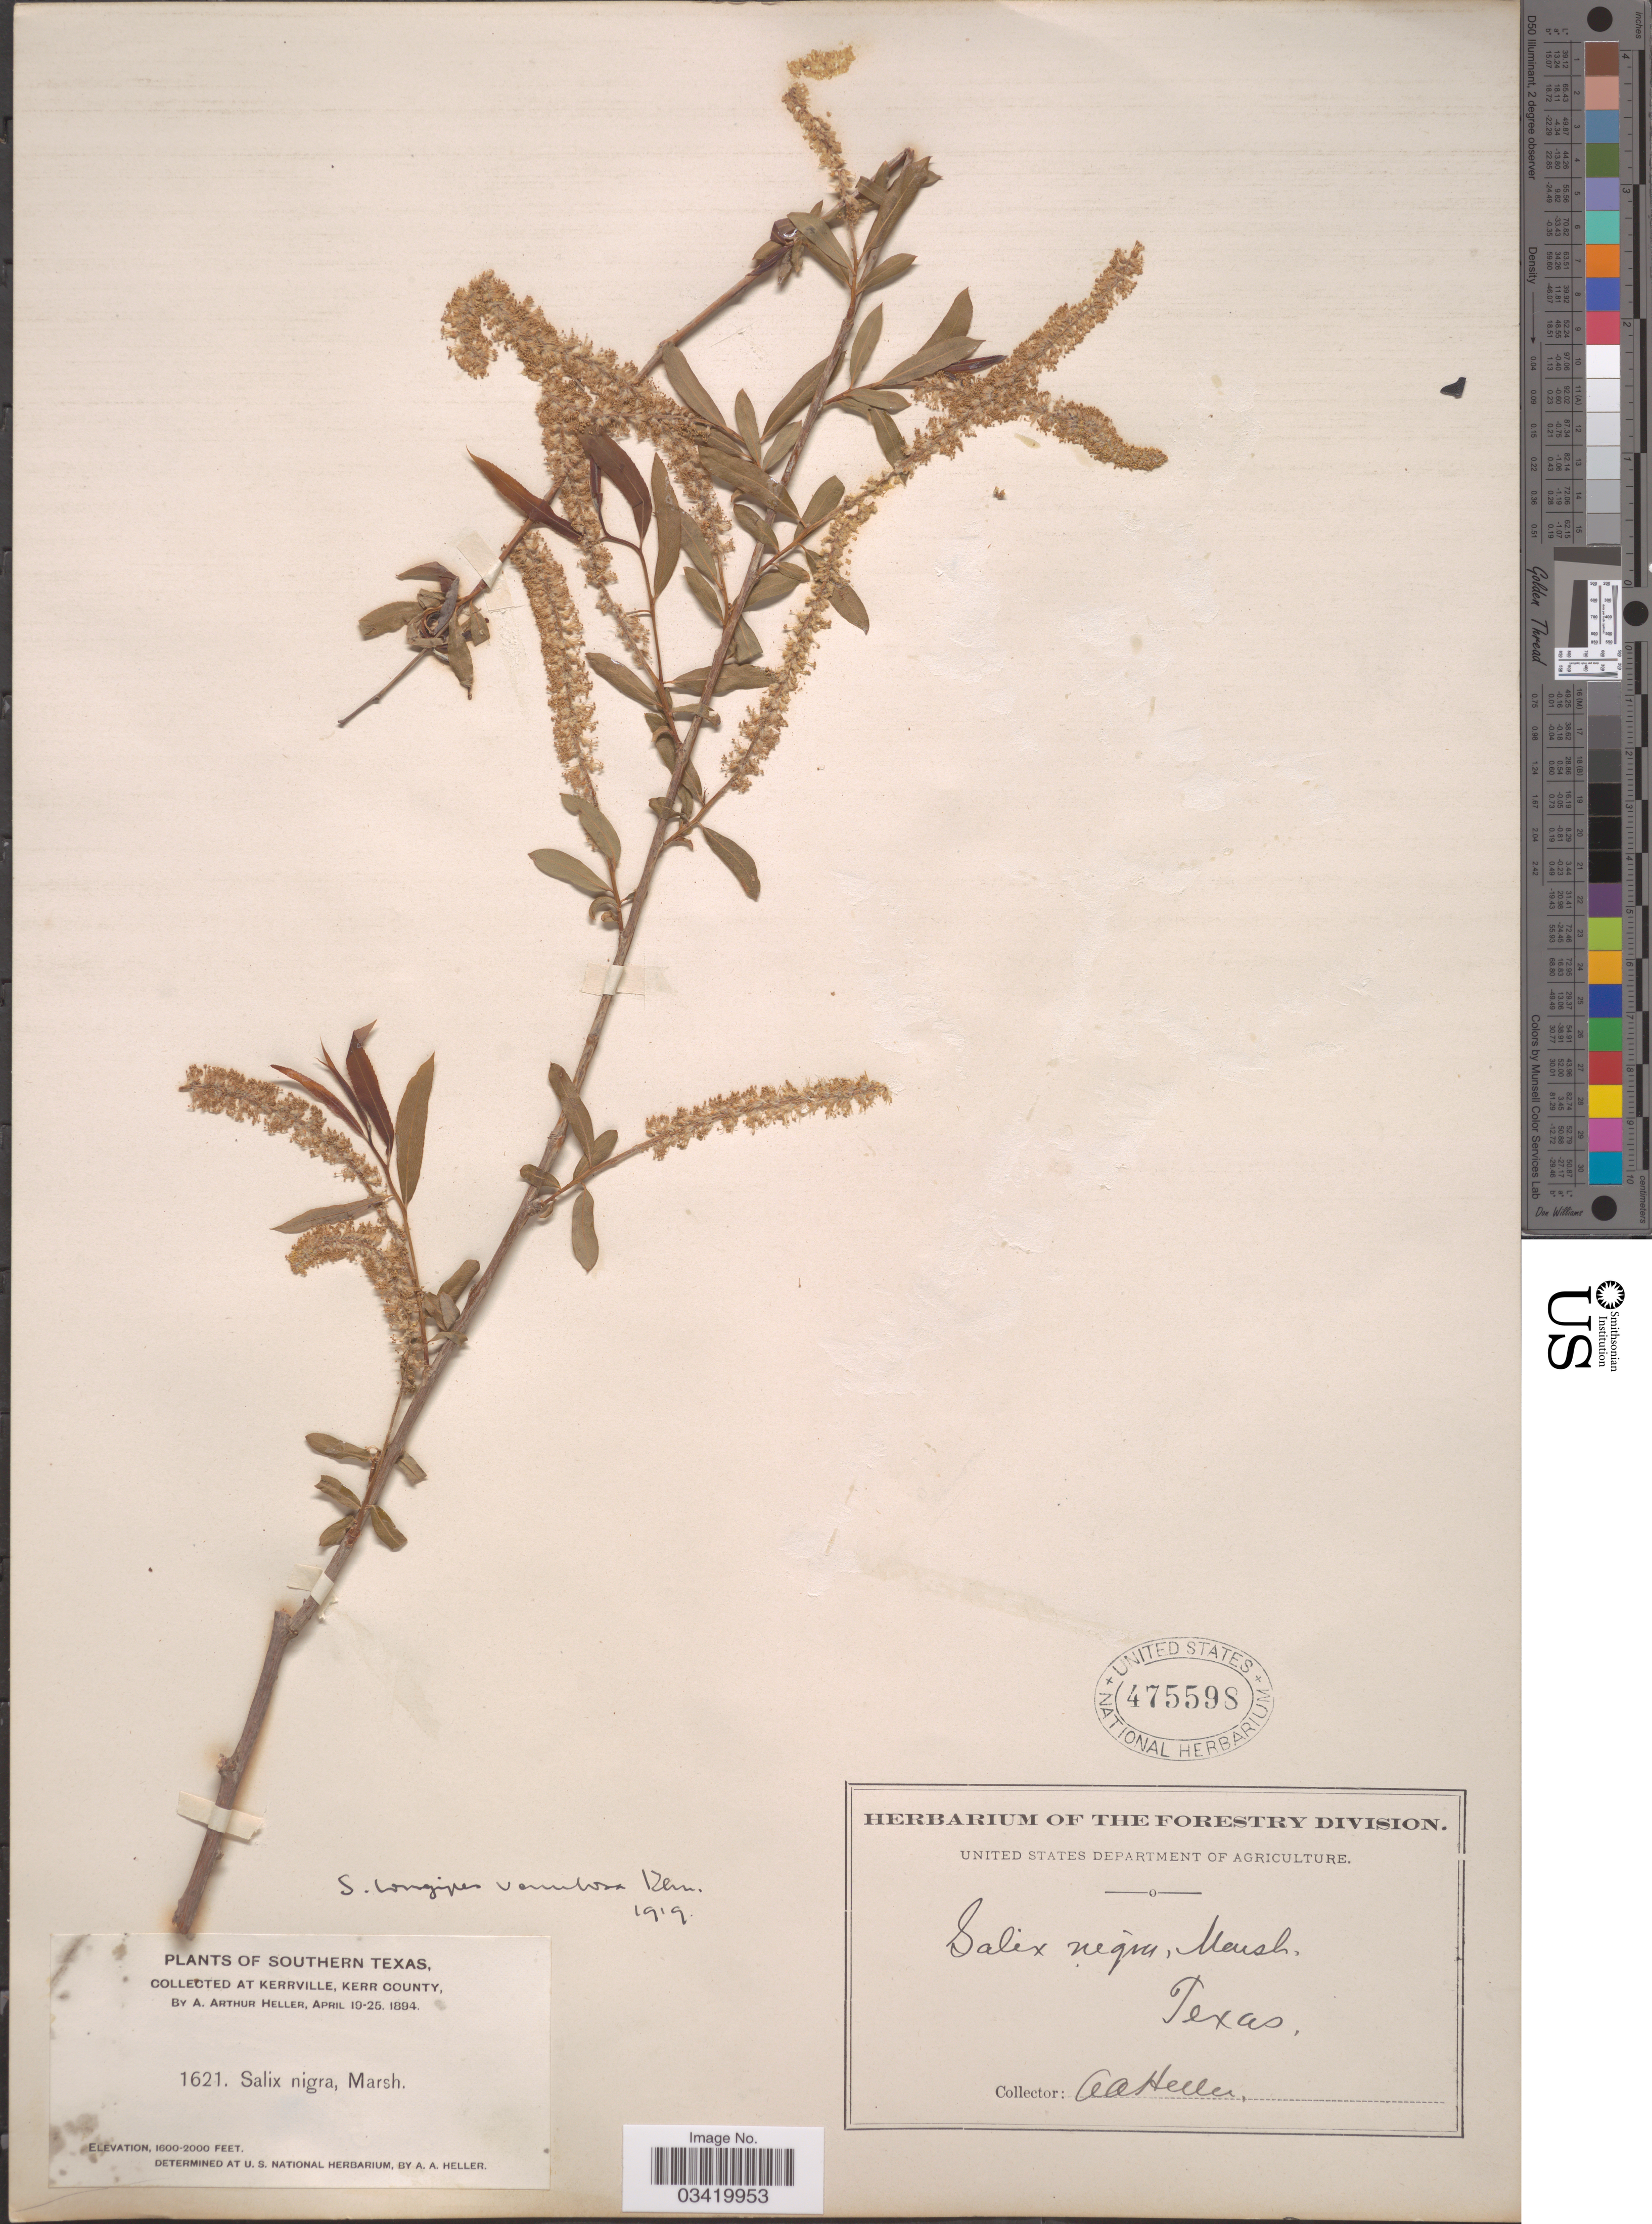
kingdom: Plantae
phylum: Tracheophyta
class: Magnoliopsida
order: Malpighiales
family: Salicaceae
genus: Salix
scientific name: Salix caroliniana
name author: Michx.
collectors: A. A. Heller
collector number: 1621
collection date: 1894-04-19/1894-04-25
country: United States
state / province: Texas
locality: Southern Texas. At Kerrville, Kerr County.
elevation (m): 488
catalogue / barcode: US 475598